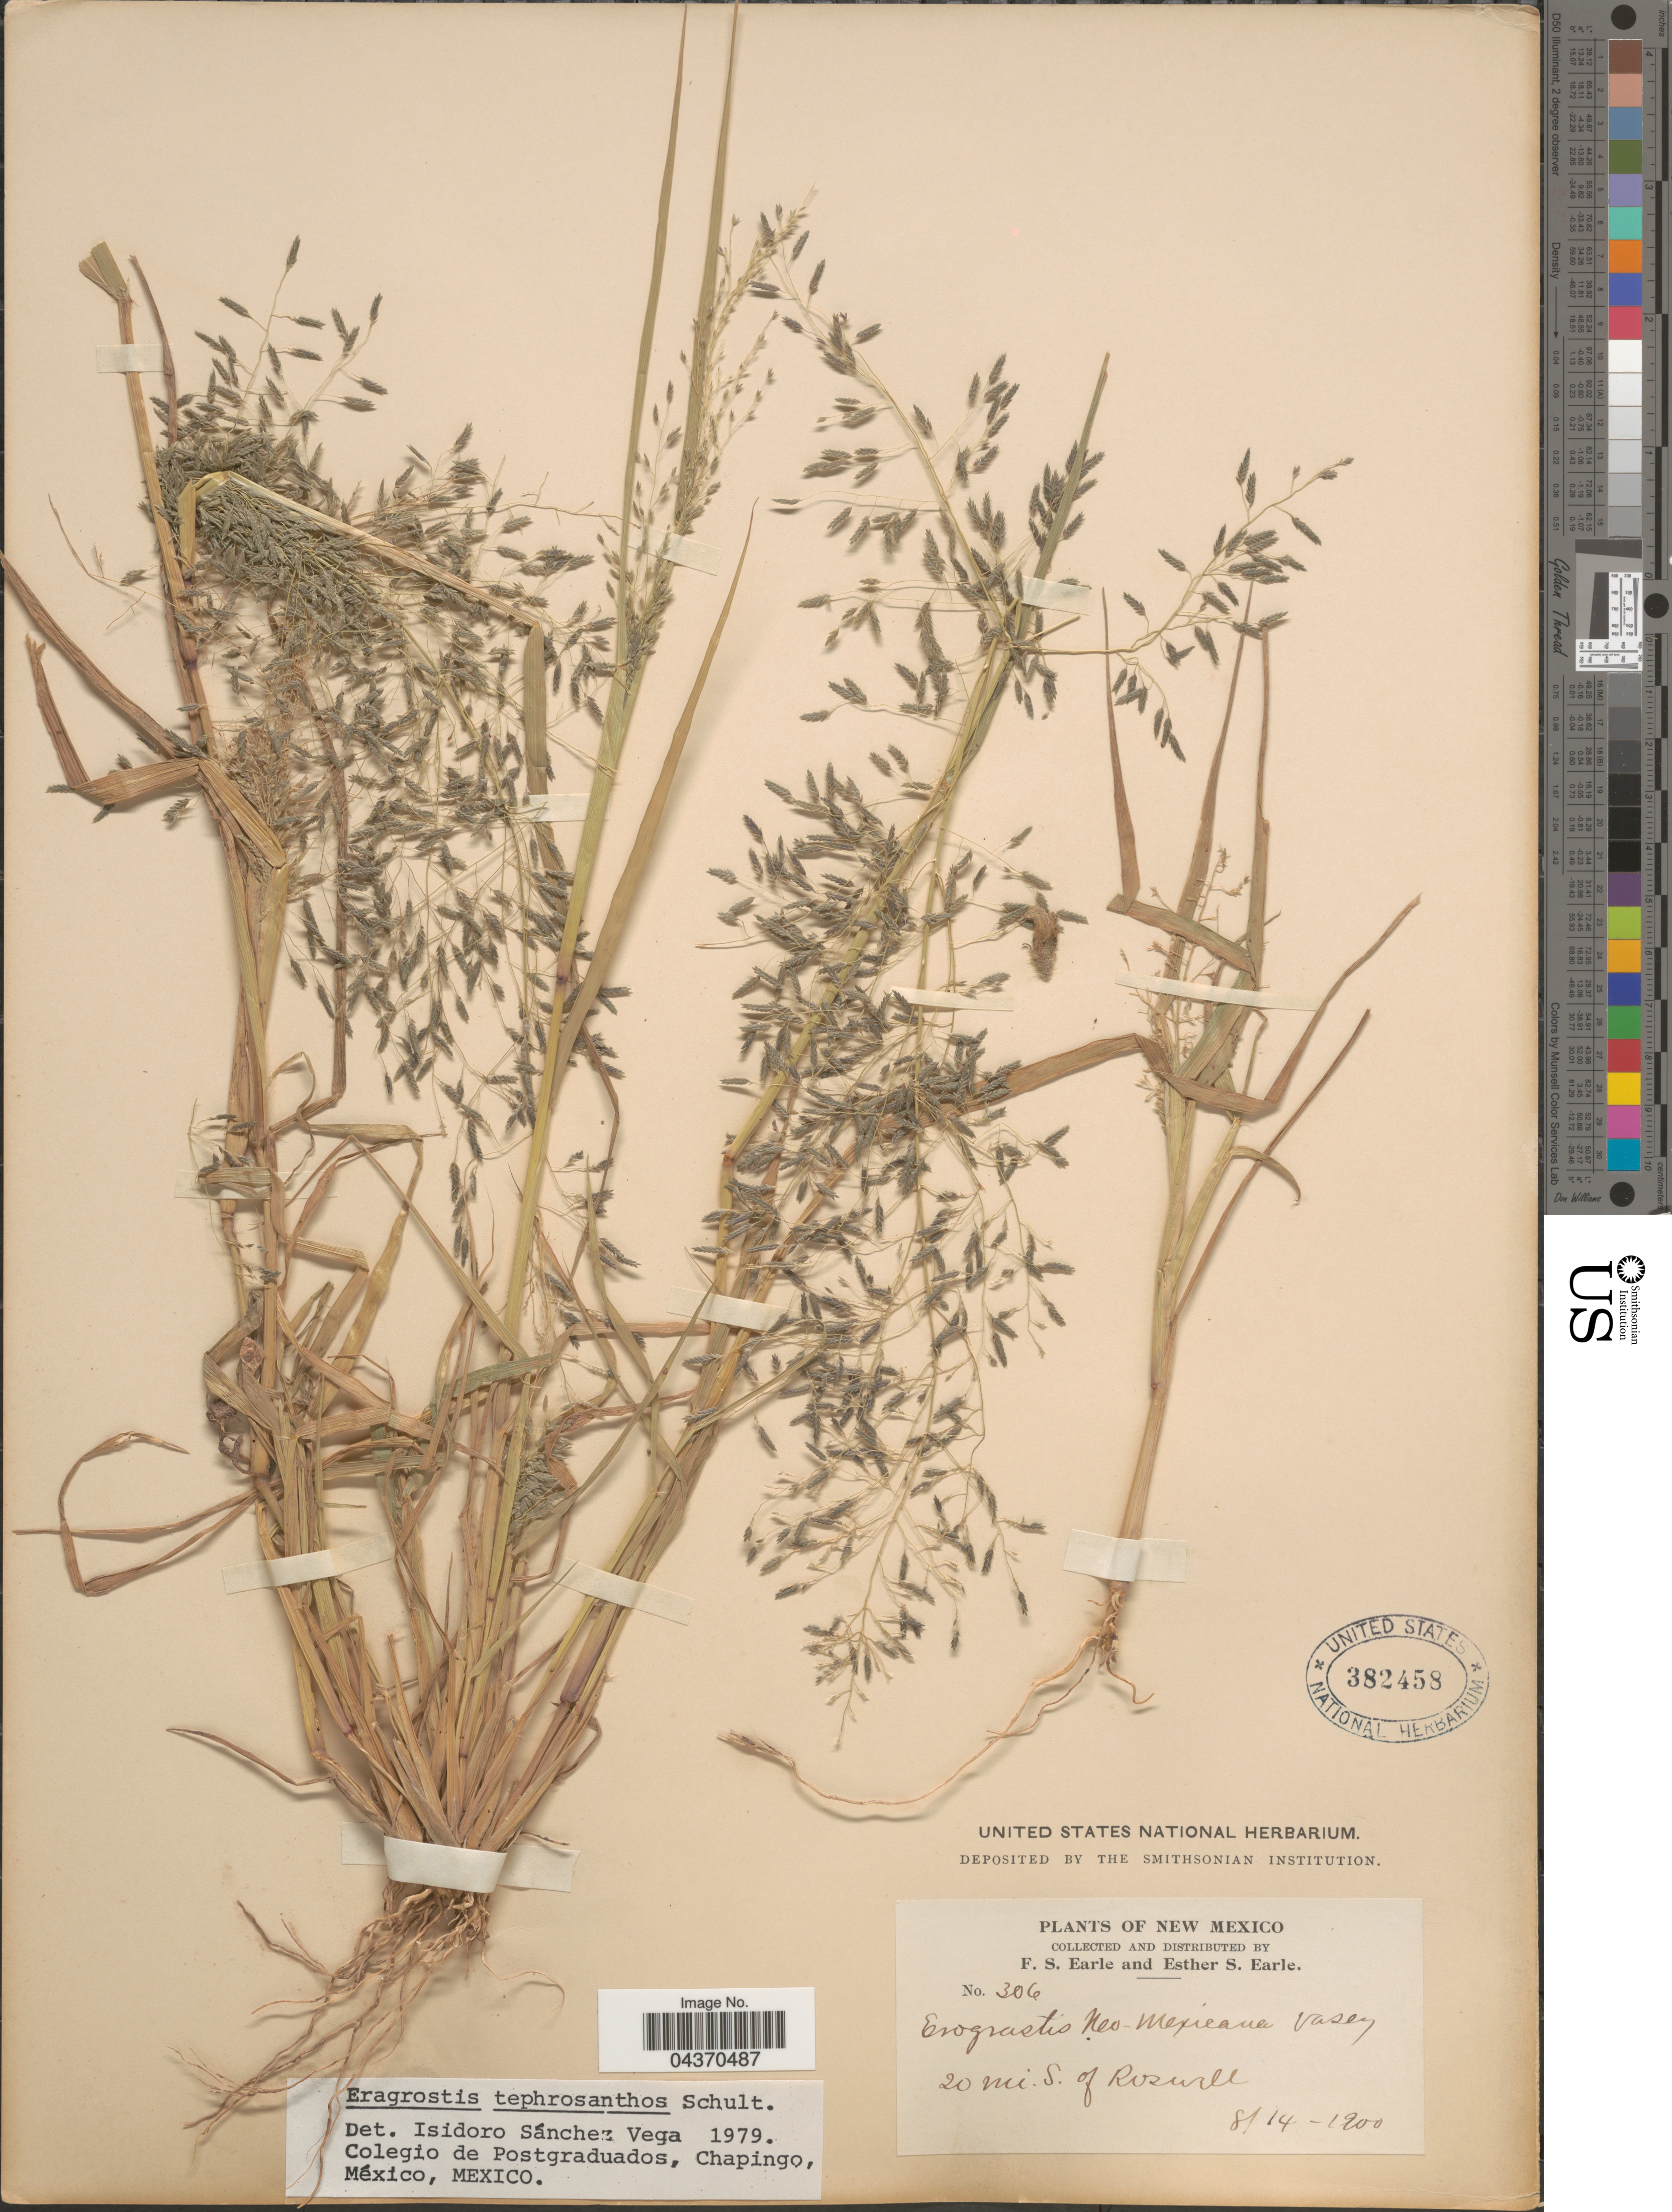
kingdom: Plantae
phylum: Tracheophyta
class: Liliopsida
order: Poales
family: Poaceae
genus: Eragrostis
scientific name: Eragrostis pectinacea var. miserrima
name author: (E. Fourn.) Reeder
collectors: F. S. Earle & E. S. Earle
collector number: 306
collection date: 1900-08-14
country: United States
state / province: New Mexico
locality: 20 mi. S. of Roswell.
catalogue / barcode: US 382458